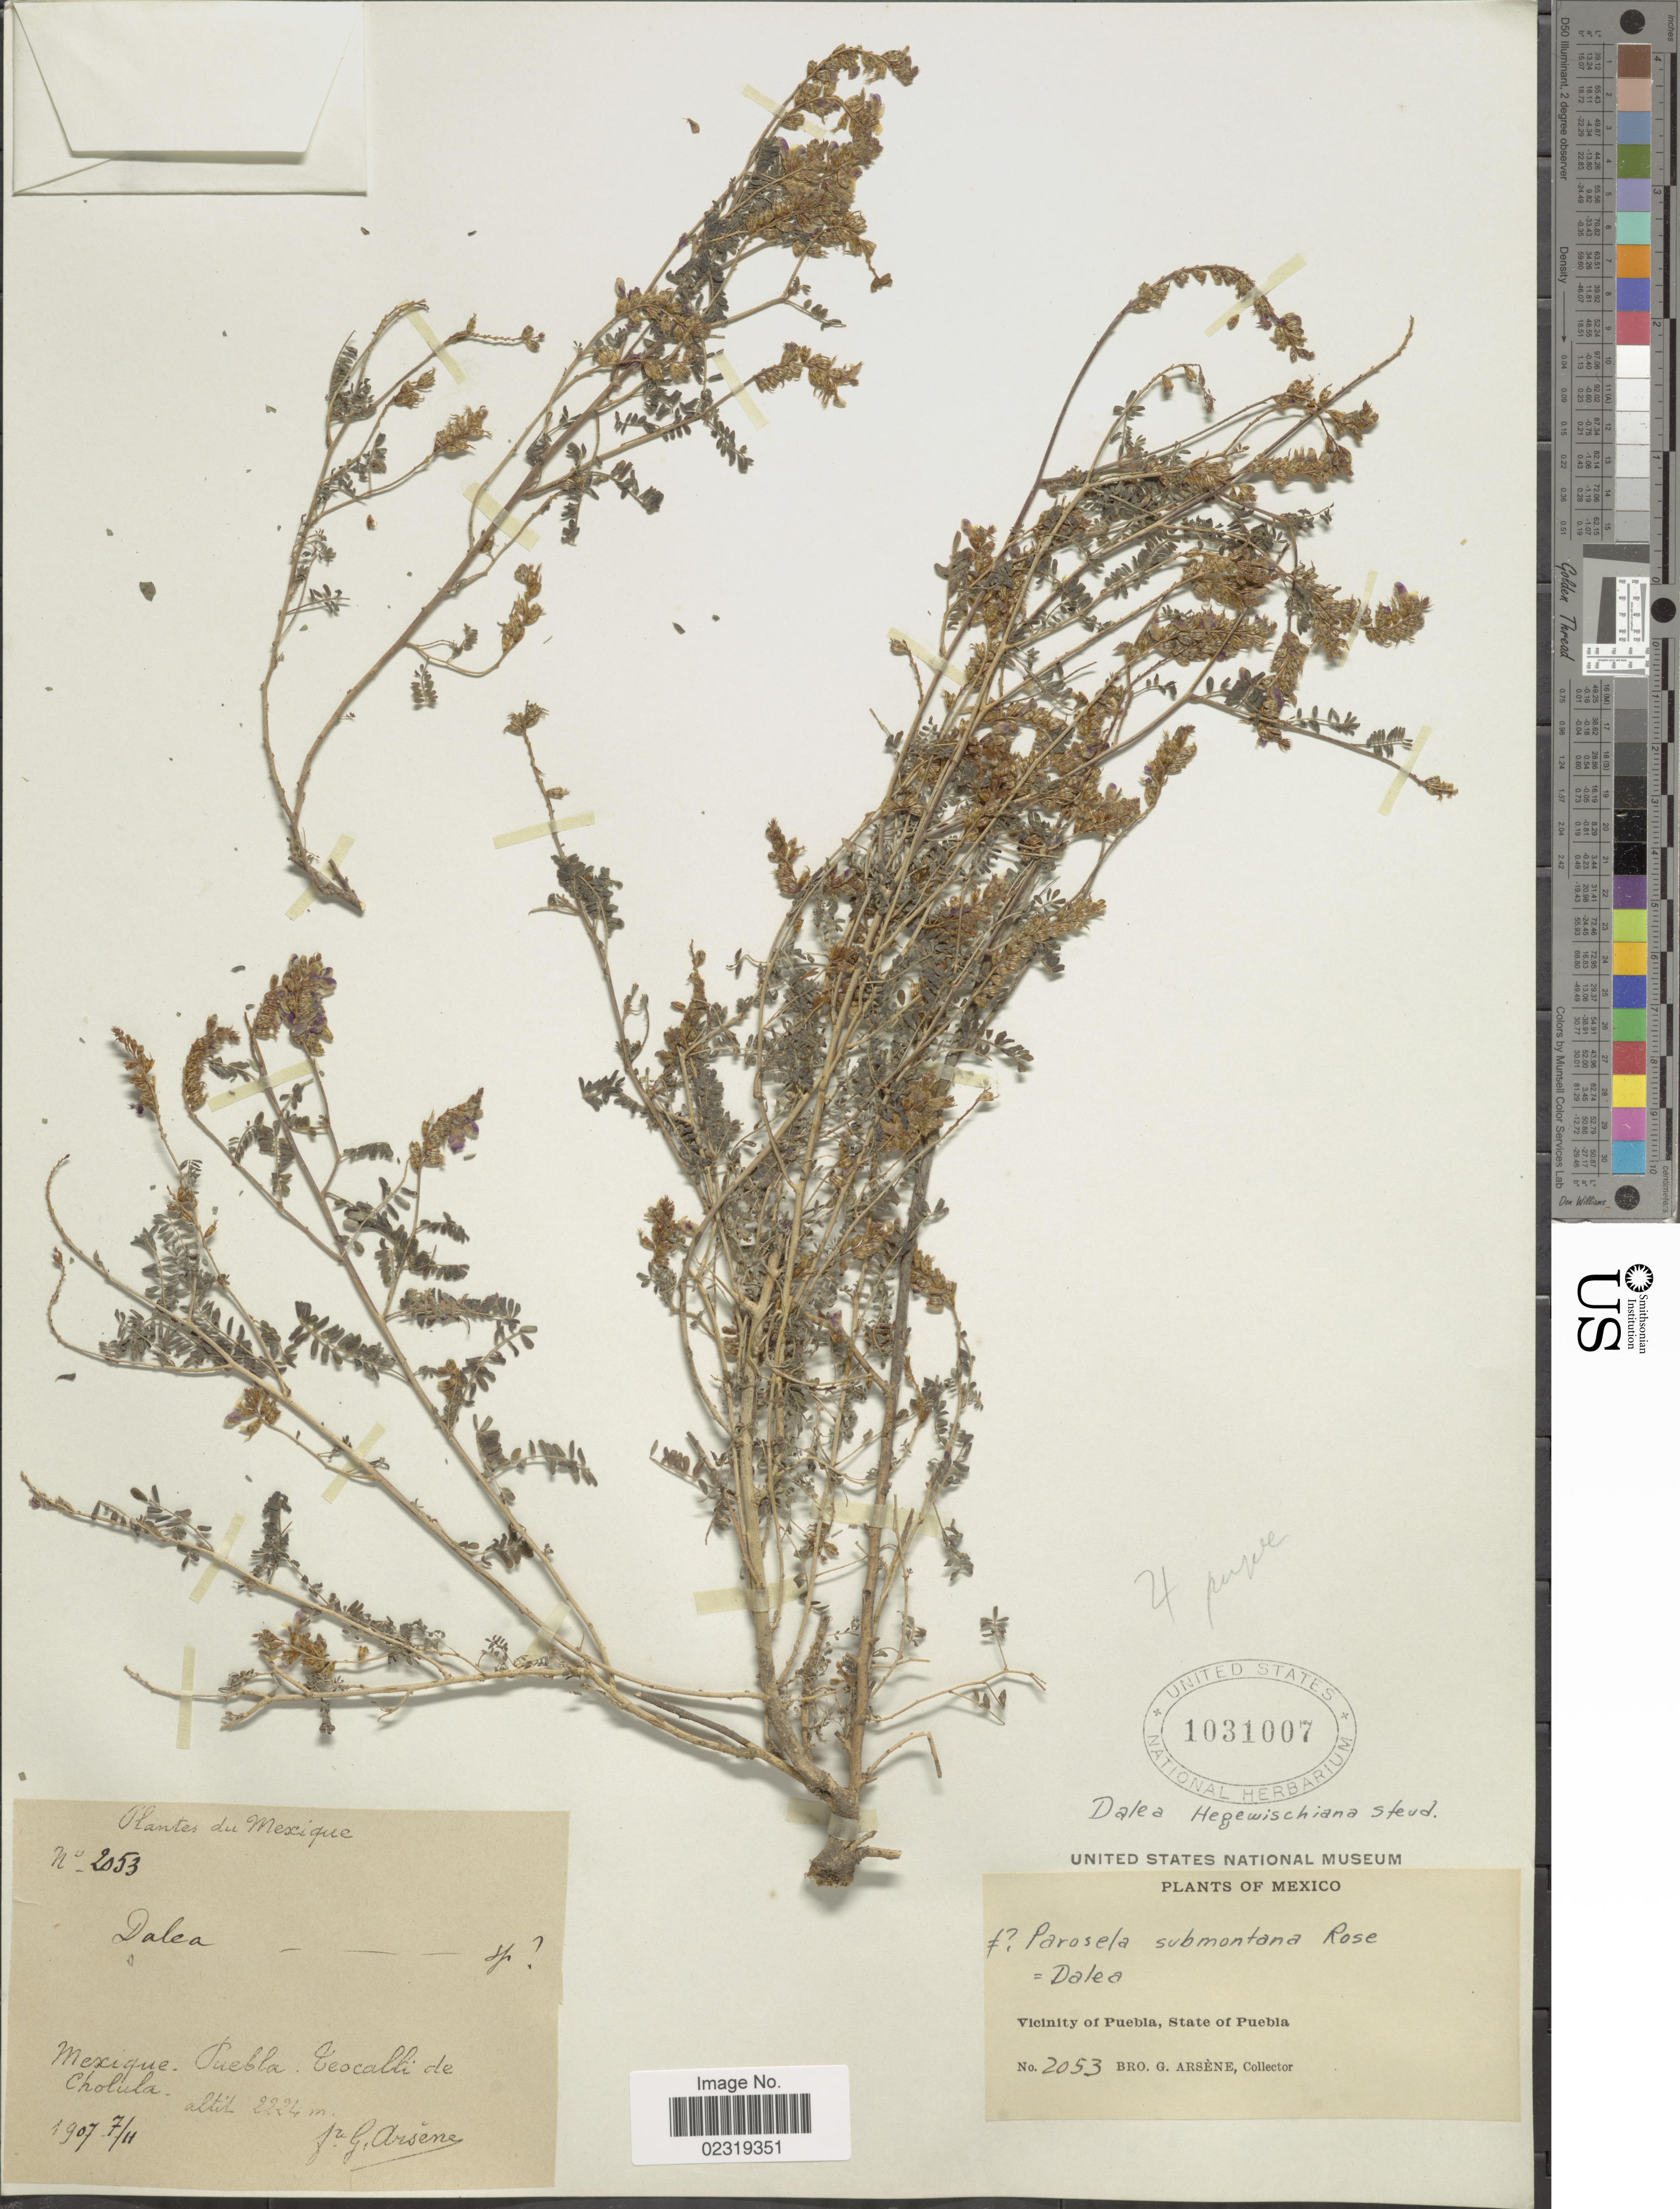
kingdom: Plantae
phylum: Tracheophyta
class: Magnoliopsida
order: Fabales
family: Fabaceae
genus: Dalea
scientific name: Dalea hegewischiana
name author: Steud.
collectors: Bro. G. Arsène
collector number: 2053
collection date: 1907-07-11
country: Mexico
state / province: Puebla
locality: Teocalli de Cholula - Vicinity of Puebla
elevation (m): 2224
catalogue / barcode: US 1031007